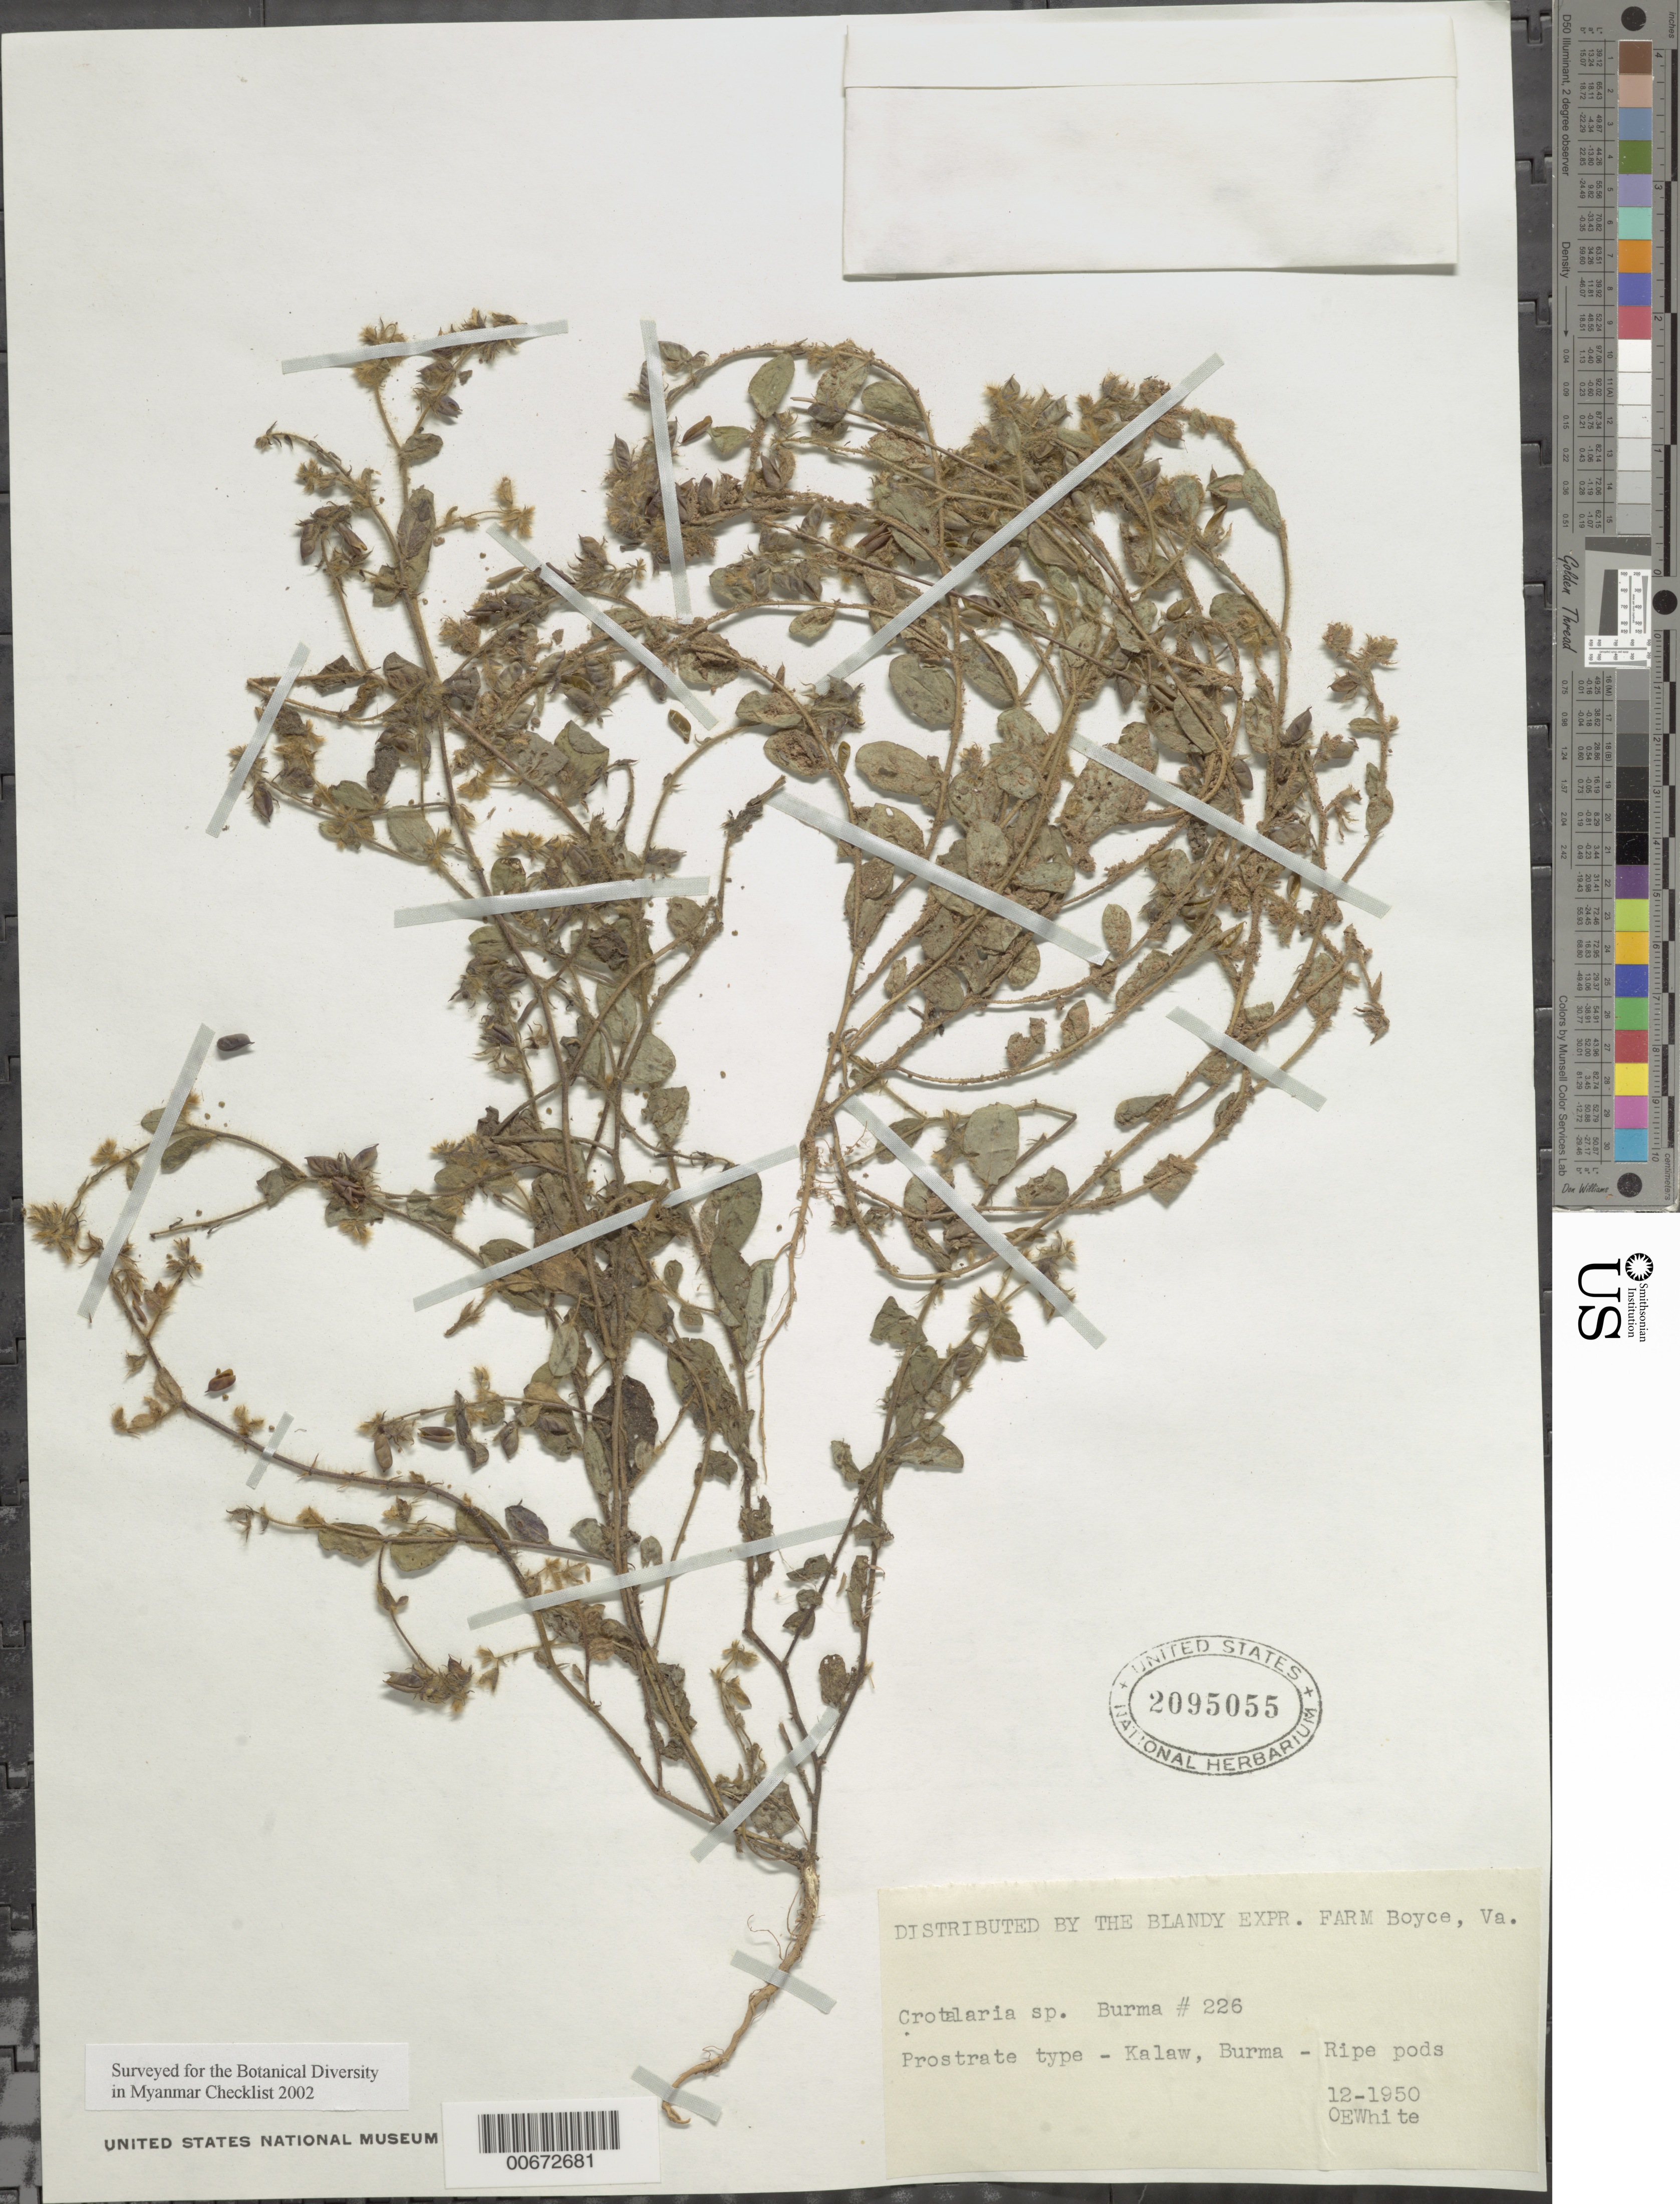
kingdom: Plantae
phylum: Tracheophyta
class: Magnoliopsida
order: Fabales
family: Fabaceae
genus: Crotalaria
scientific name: Crotalaria sp.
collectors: O. E. White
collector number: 226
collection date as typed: Dec 1950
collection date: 1950-12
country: Myanmar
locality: Kalaw.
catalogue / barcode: US 2095055